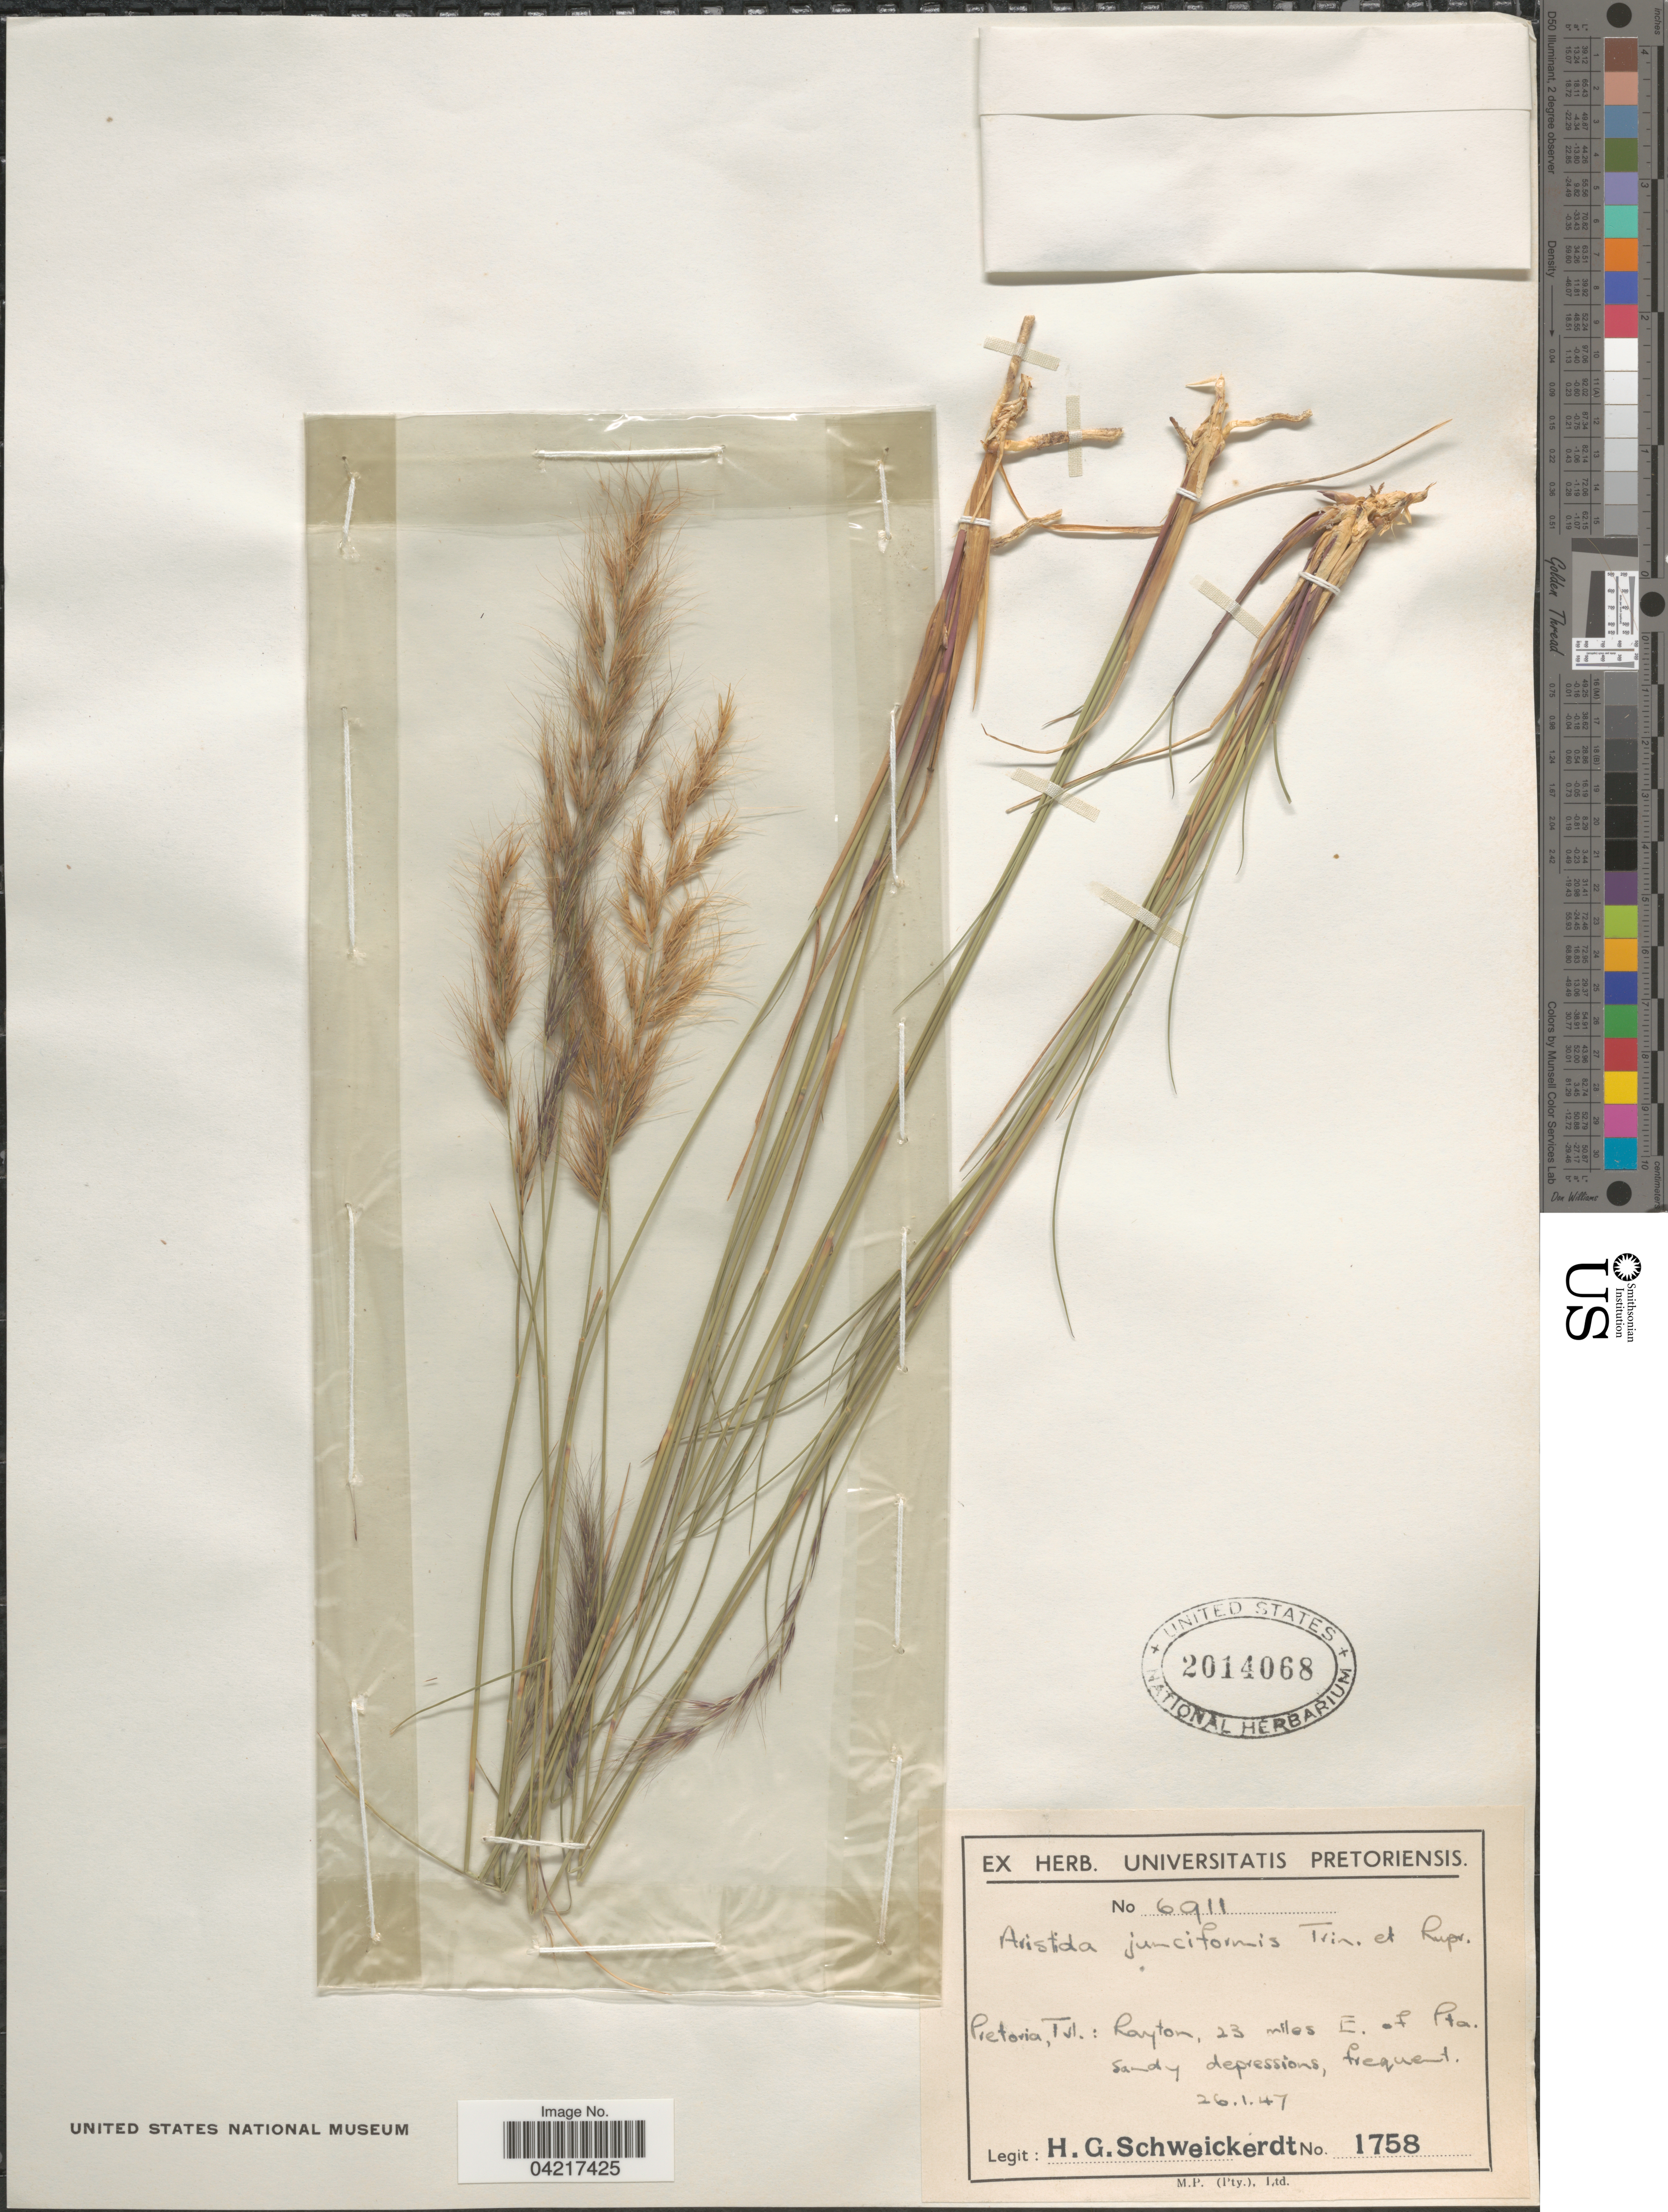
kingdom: Plantae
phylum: Tracheophyta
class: Liliopsida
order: Poales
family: Poaceae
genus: Aristida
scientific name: Aristida junciformis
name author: Trin. & Rupr.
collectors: H. Schweickerdt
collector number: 1758/6911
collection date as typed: Transcribed d/m/y: 26/1/47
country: South Africa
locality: Pretoria, Tvl.: Rayton, 23 miles E. of Pta. sandy depressions, frequent.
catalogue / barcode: US 2014068